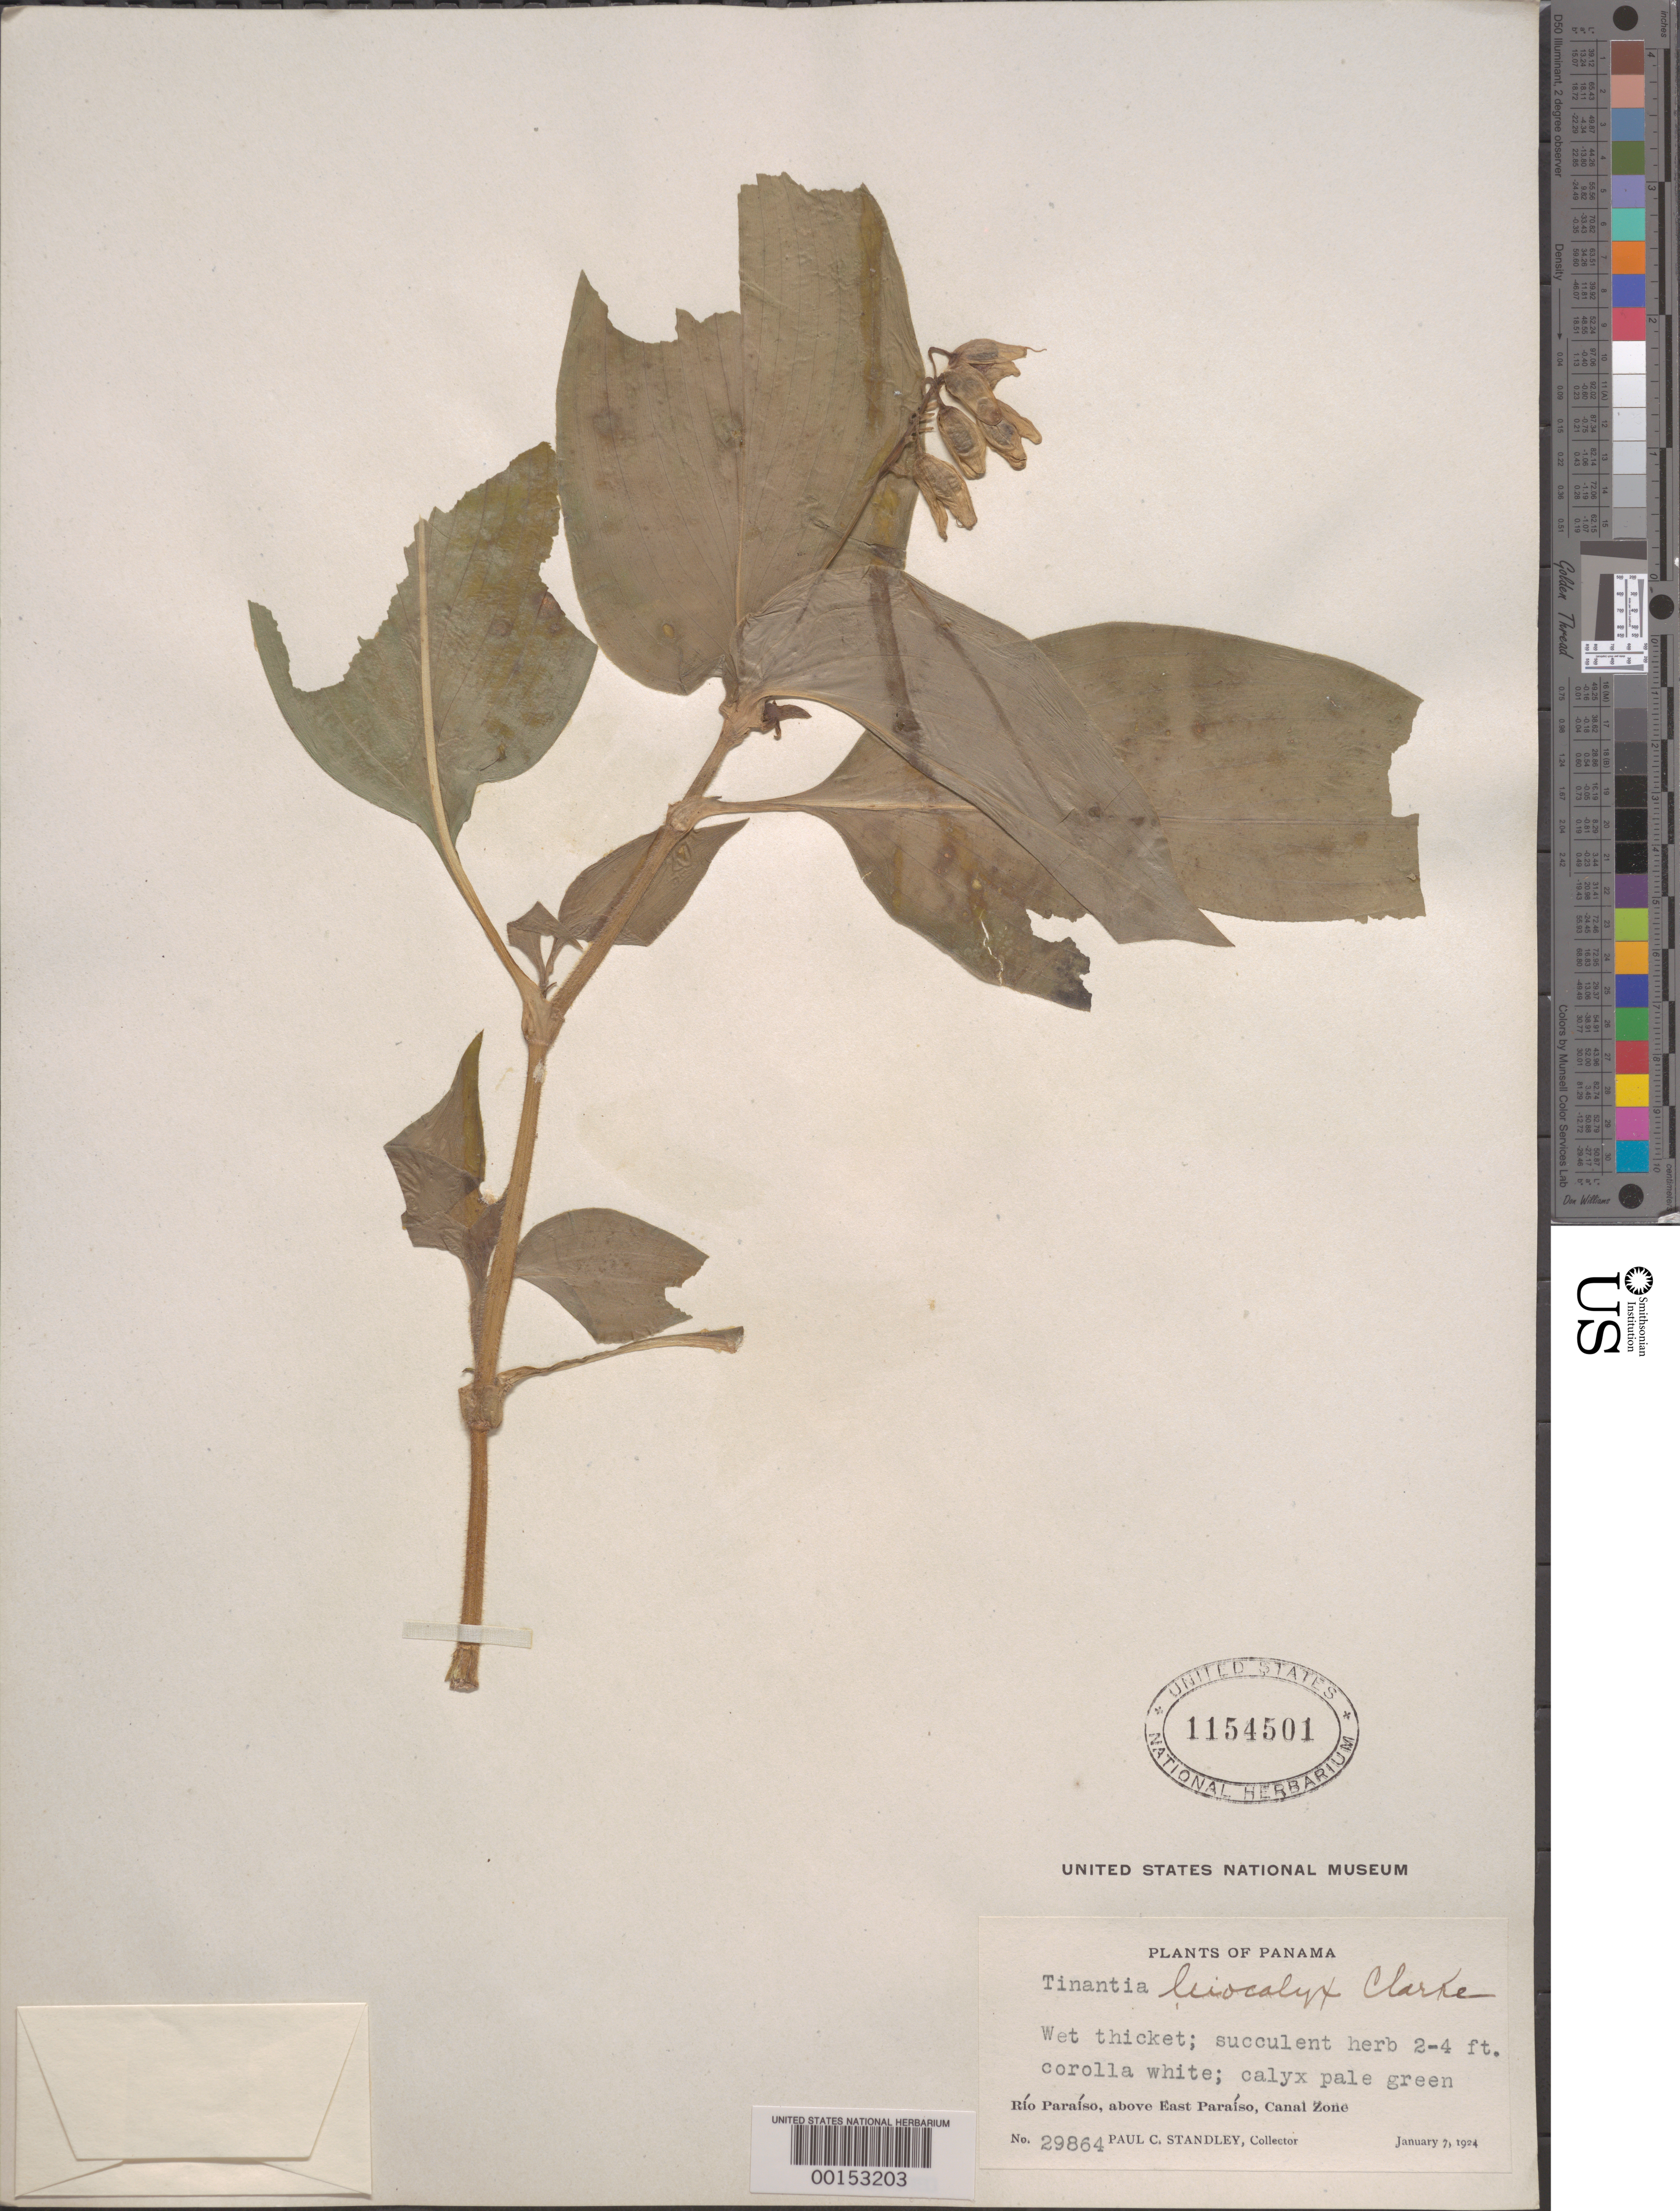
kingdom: Plantae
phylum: Tracheophyta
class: Liliopsida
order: Commelinales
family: Commelinaceae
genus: Tinantia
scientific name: Tinantia leiocalyx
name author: C.B. Clarke in Donn. Sm.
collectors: P. C. Standley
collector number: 29864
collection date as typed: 07 Jan 1924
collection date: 1924-01-07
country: Panama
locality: Rio Paraiso, above E Paraiso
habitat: Wet thicket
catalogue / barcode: US 1154501